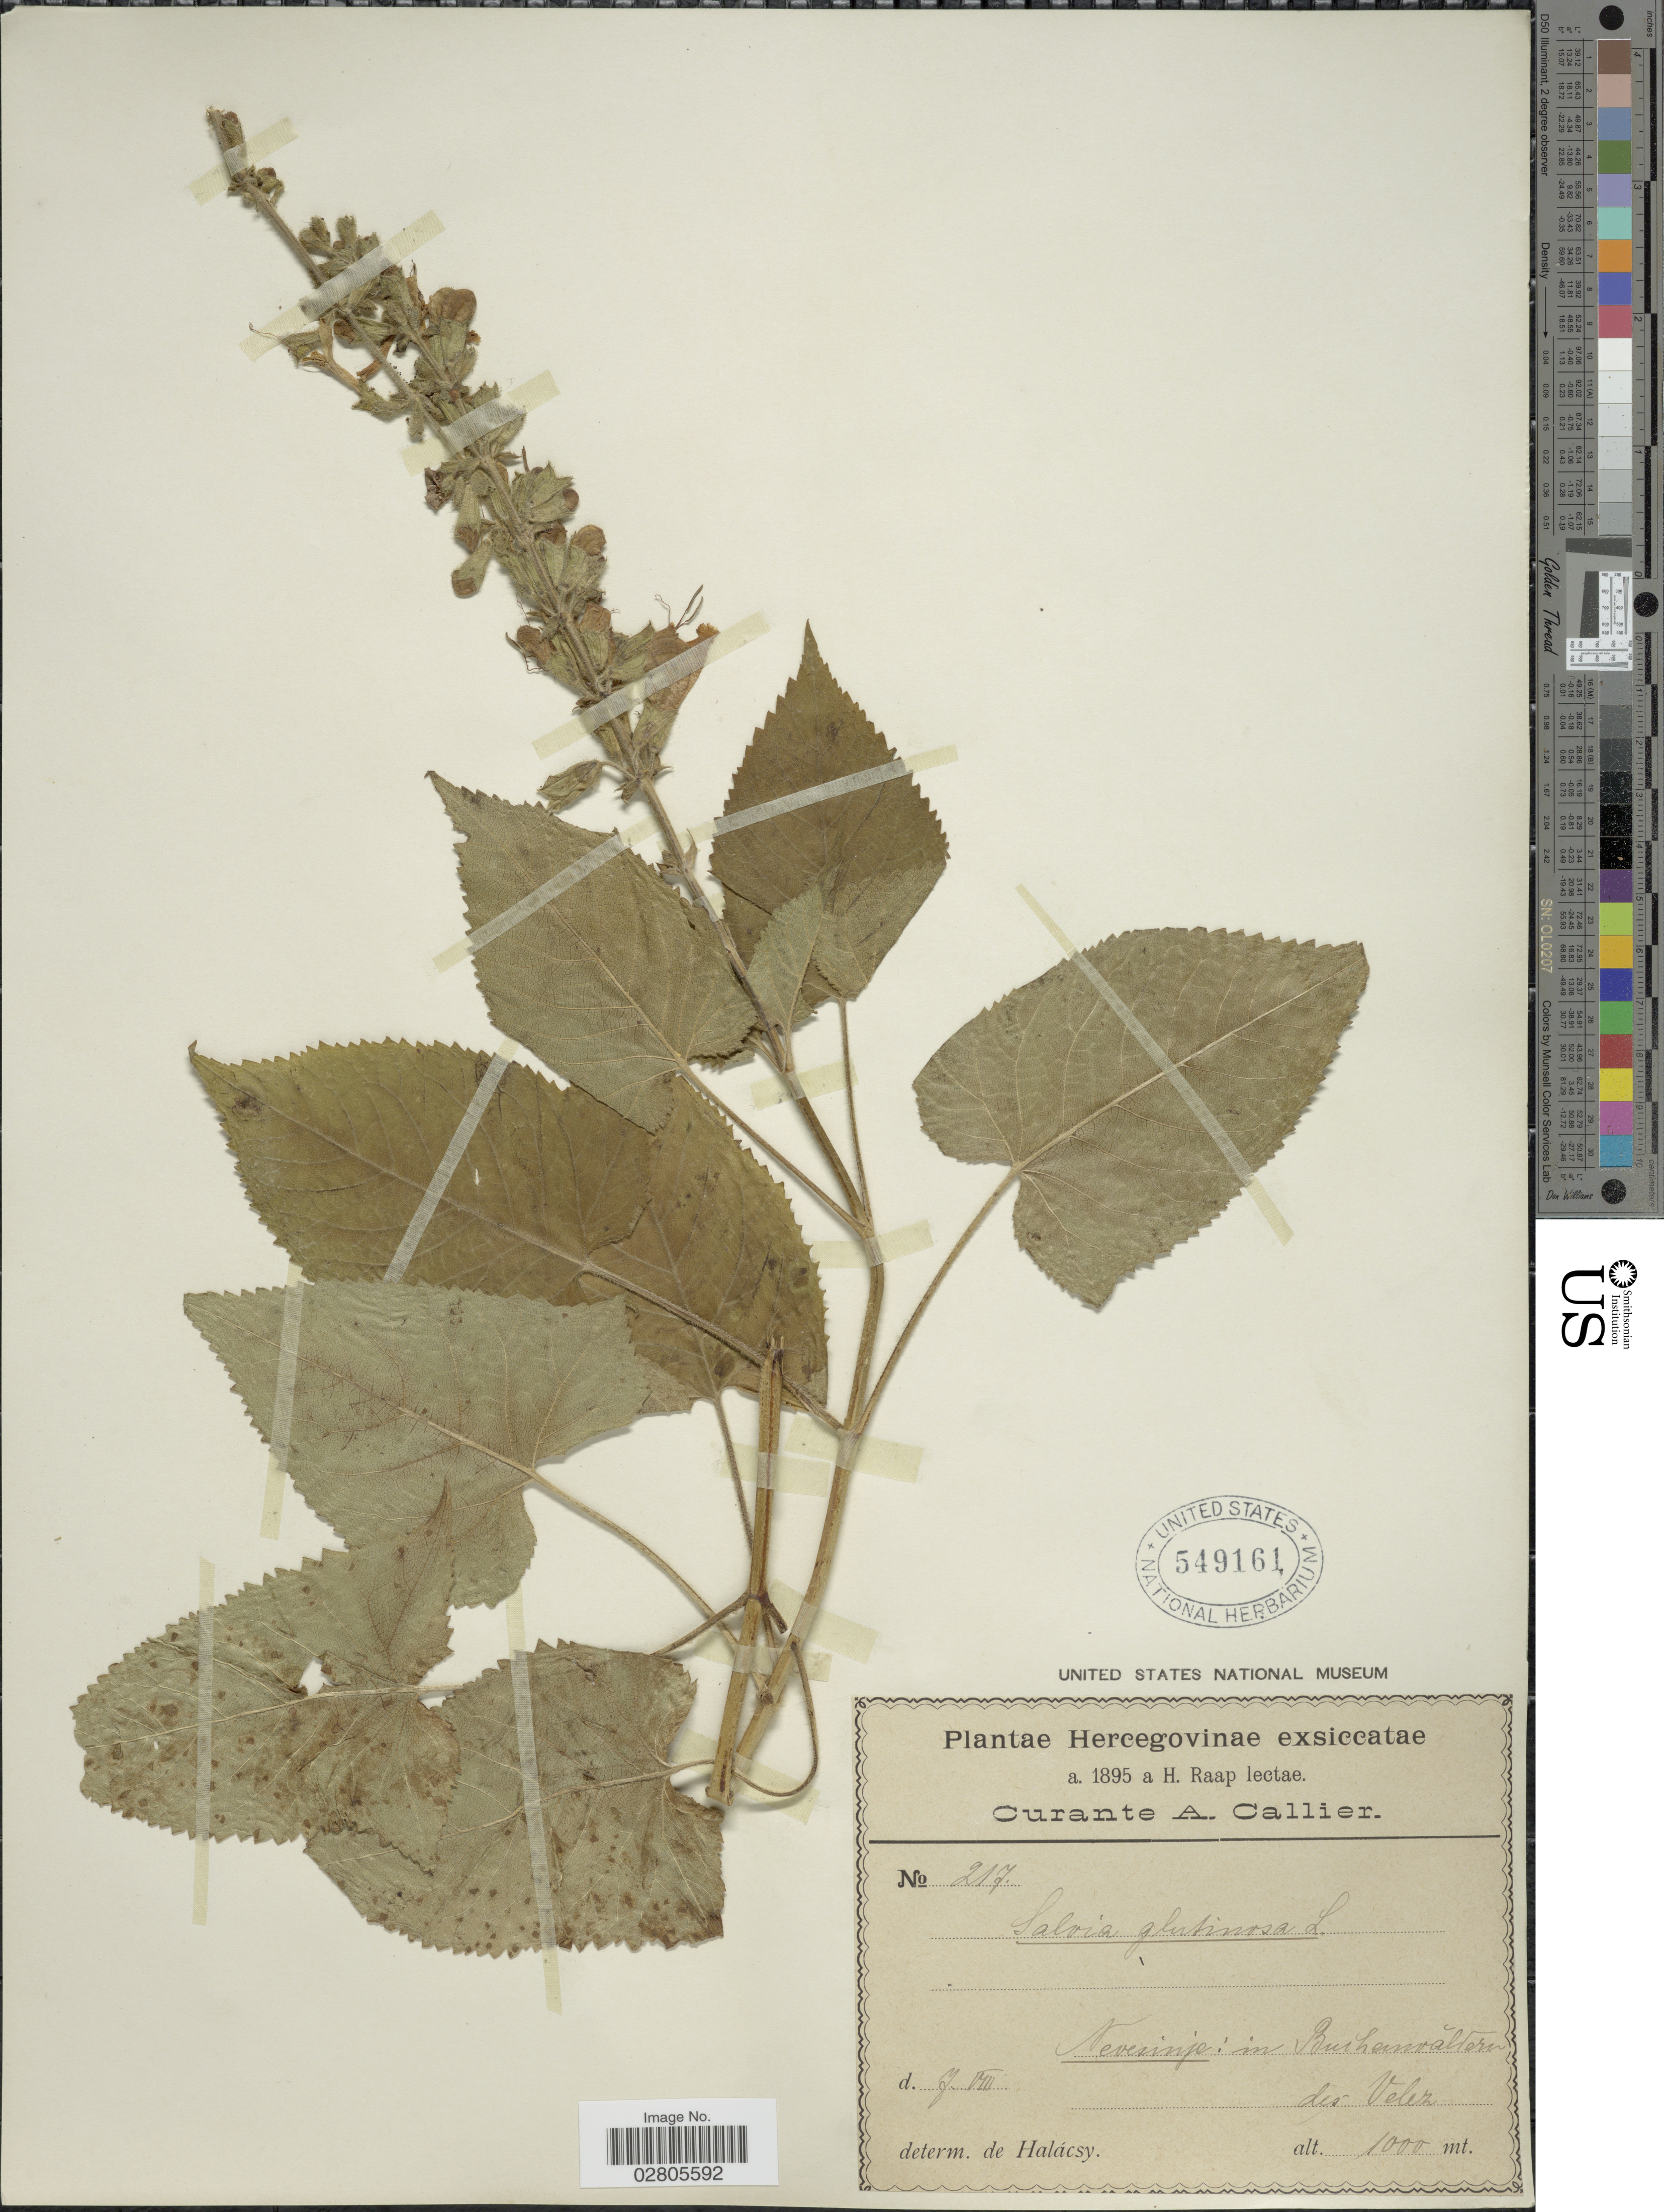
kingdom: Plantae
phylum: Tracheophyta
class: Magnoliopsida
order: Lamiales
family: Lamiaceae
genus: Salvia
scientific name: Salvia glutinosa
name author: L.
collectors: H. Raap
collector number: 217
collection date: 1895-08-07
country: Bosnia and Herzegovina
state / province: Srpska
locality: Hercegovinae. Nevesinje: in Bushenwaldern des Velez.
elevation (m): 1000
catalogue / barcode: US 549161